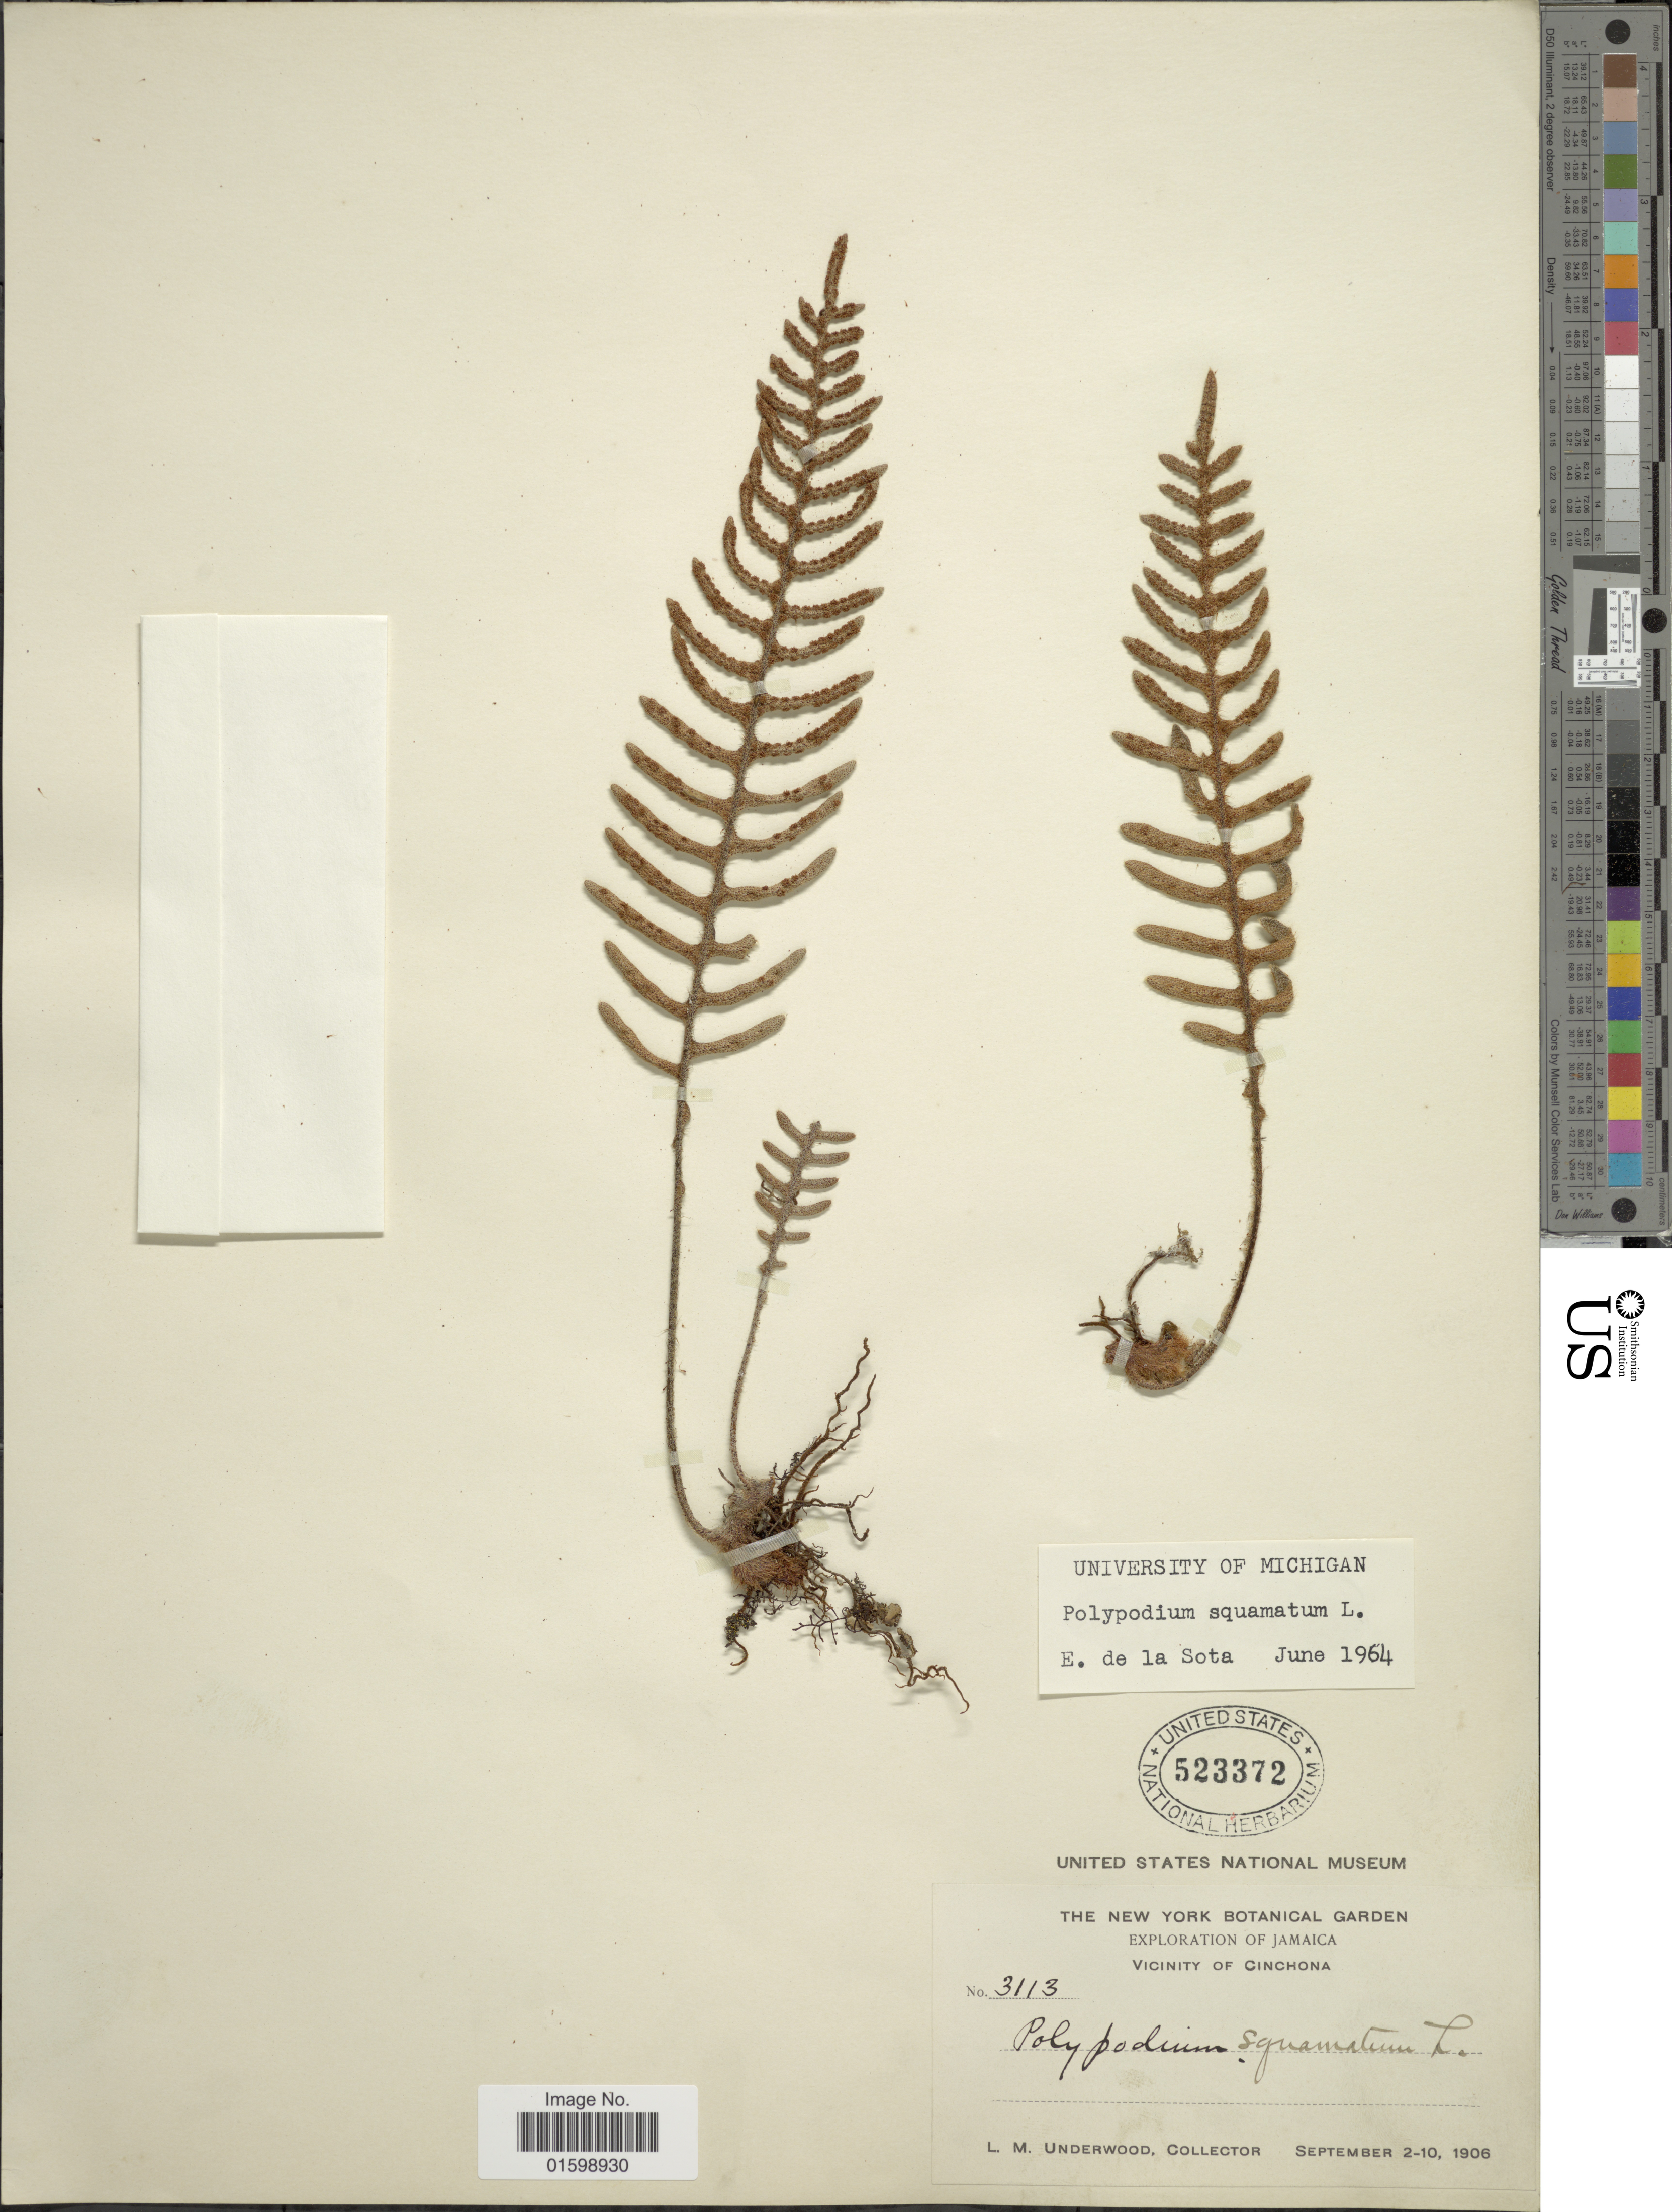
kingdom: Plantae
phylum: Tracheophyta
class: Polypodiopsida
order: Polypodiales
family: Polypodiaceae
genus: Pleopeltis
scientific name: Pleopeltis squamata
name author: (L.) J. Sm.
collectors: L. M. Underwood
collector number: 3113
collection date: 1906-09-02/1906-09-10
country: Jamaica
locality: Vicinity of Cinchona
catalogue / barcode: US 523372